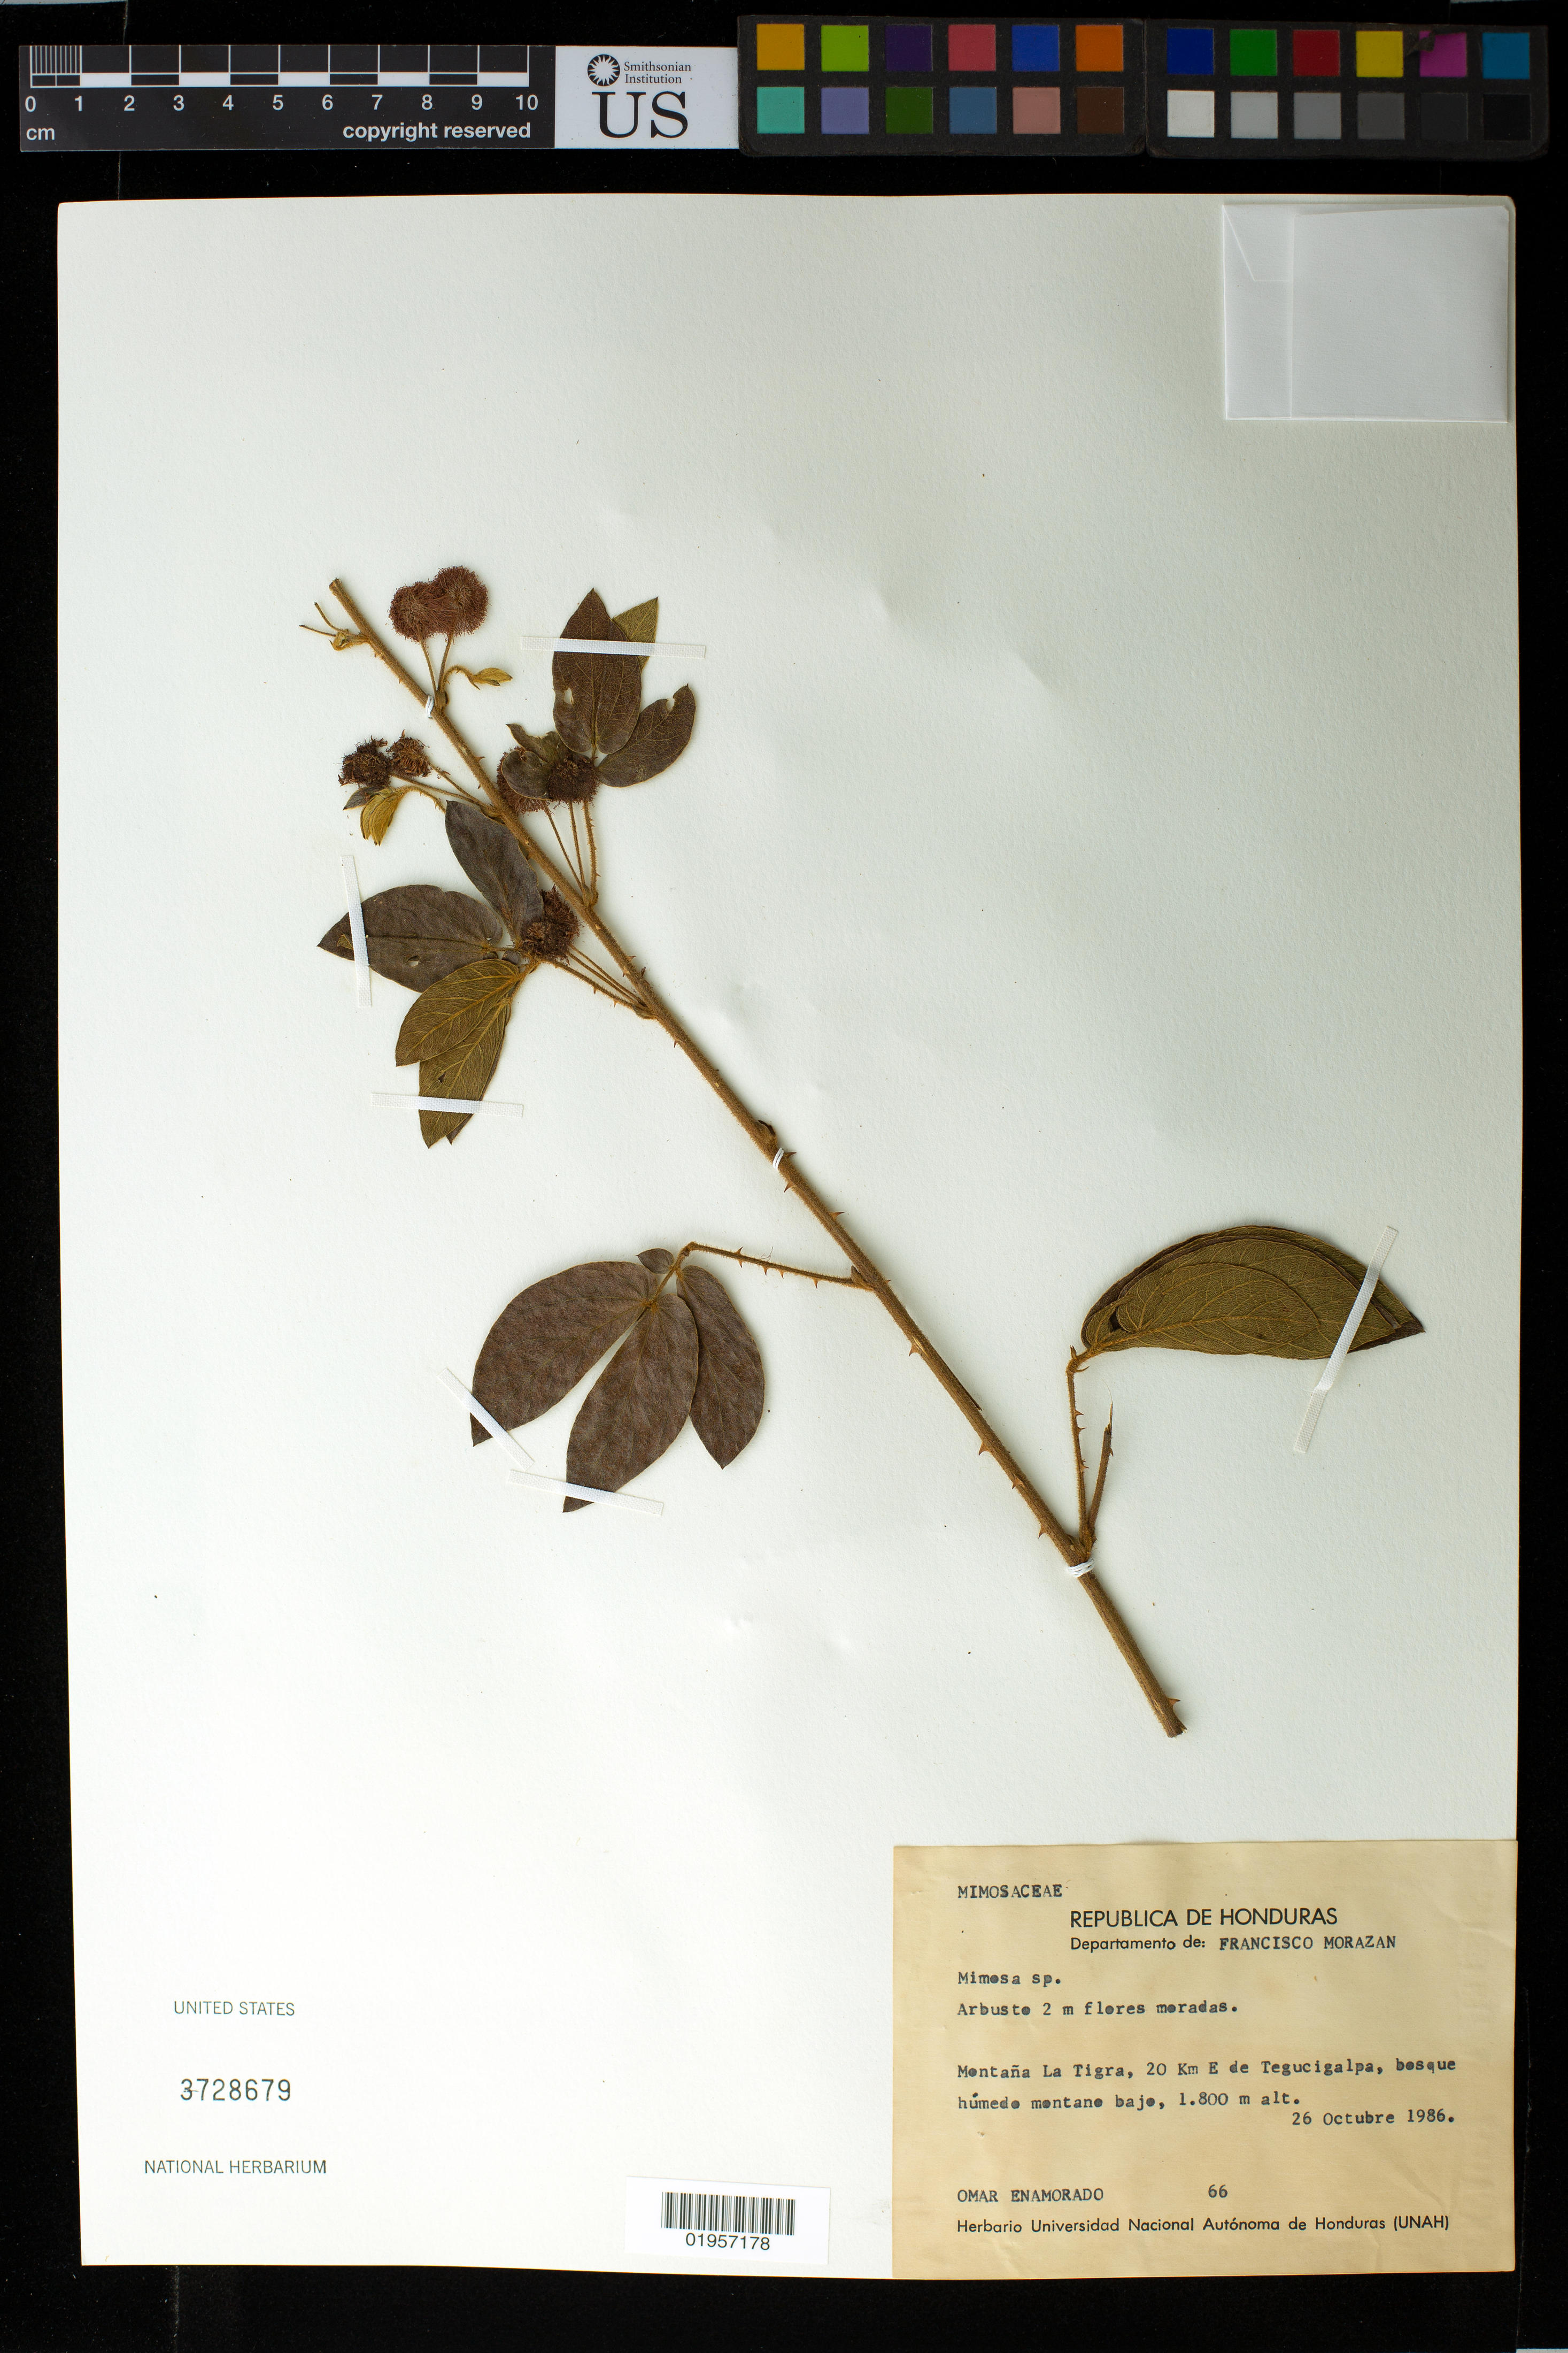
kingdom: Plantae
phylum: Tracheophyta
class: Magnoliopsida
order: Fabales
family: Fabaceae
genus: Mimosa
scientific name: Mimosa sp.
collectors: E. Enamorado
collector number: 66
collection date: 1986-10-26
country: Honduras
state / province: Fco. Morazán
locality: Montana La Tigre, 20 km E de Tegucigalpa, bosque humedo montane bajo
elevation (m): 1800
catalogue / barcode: US 3728679